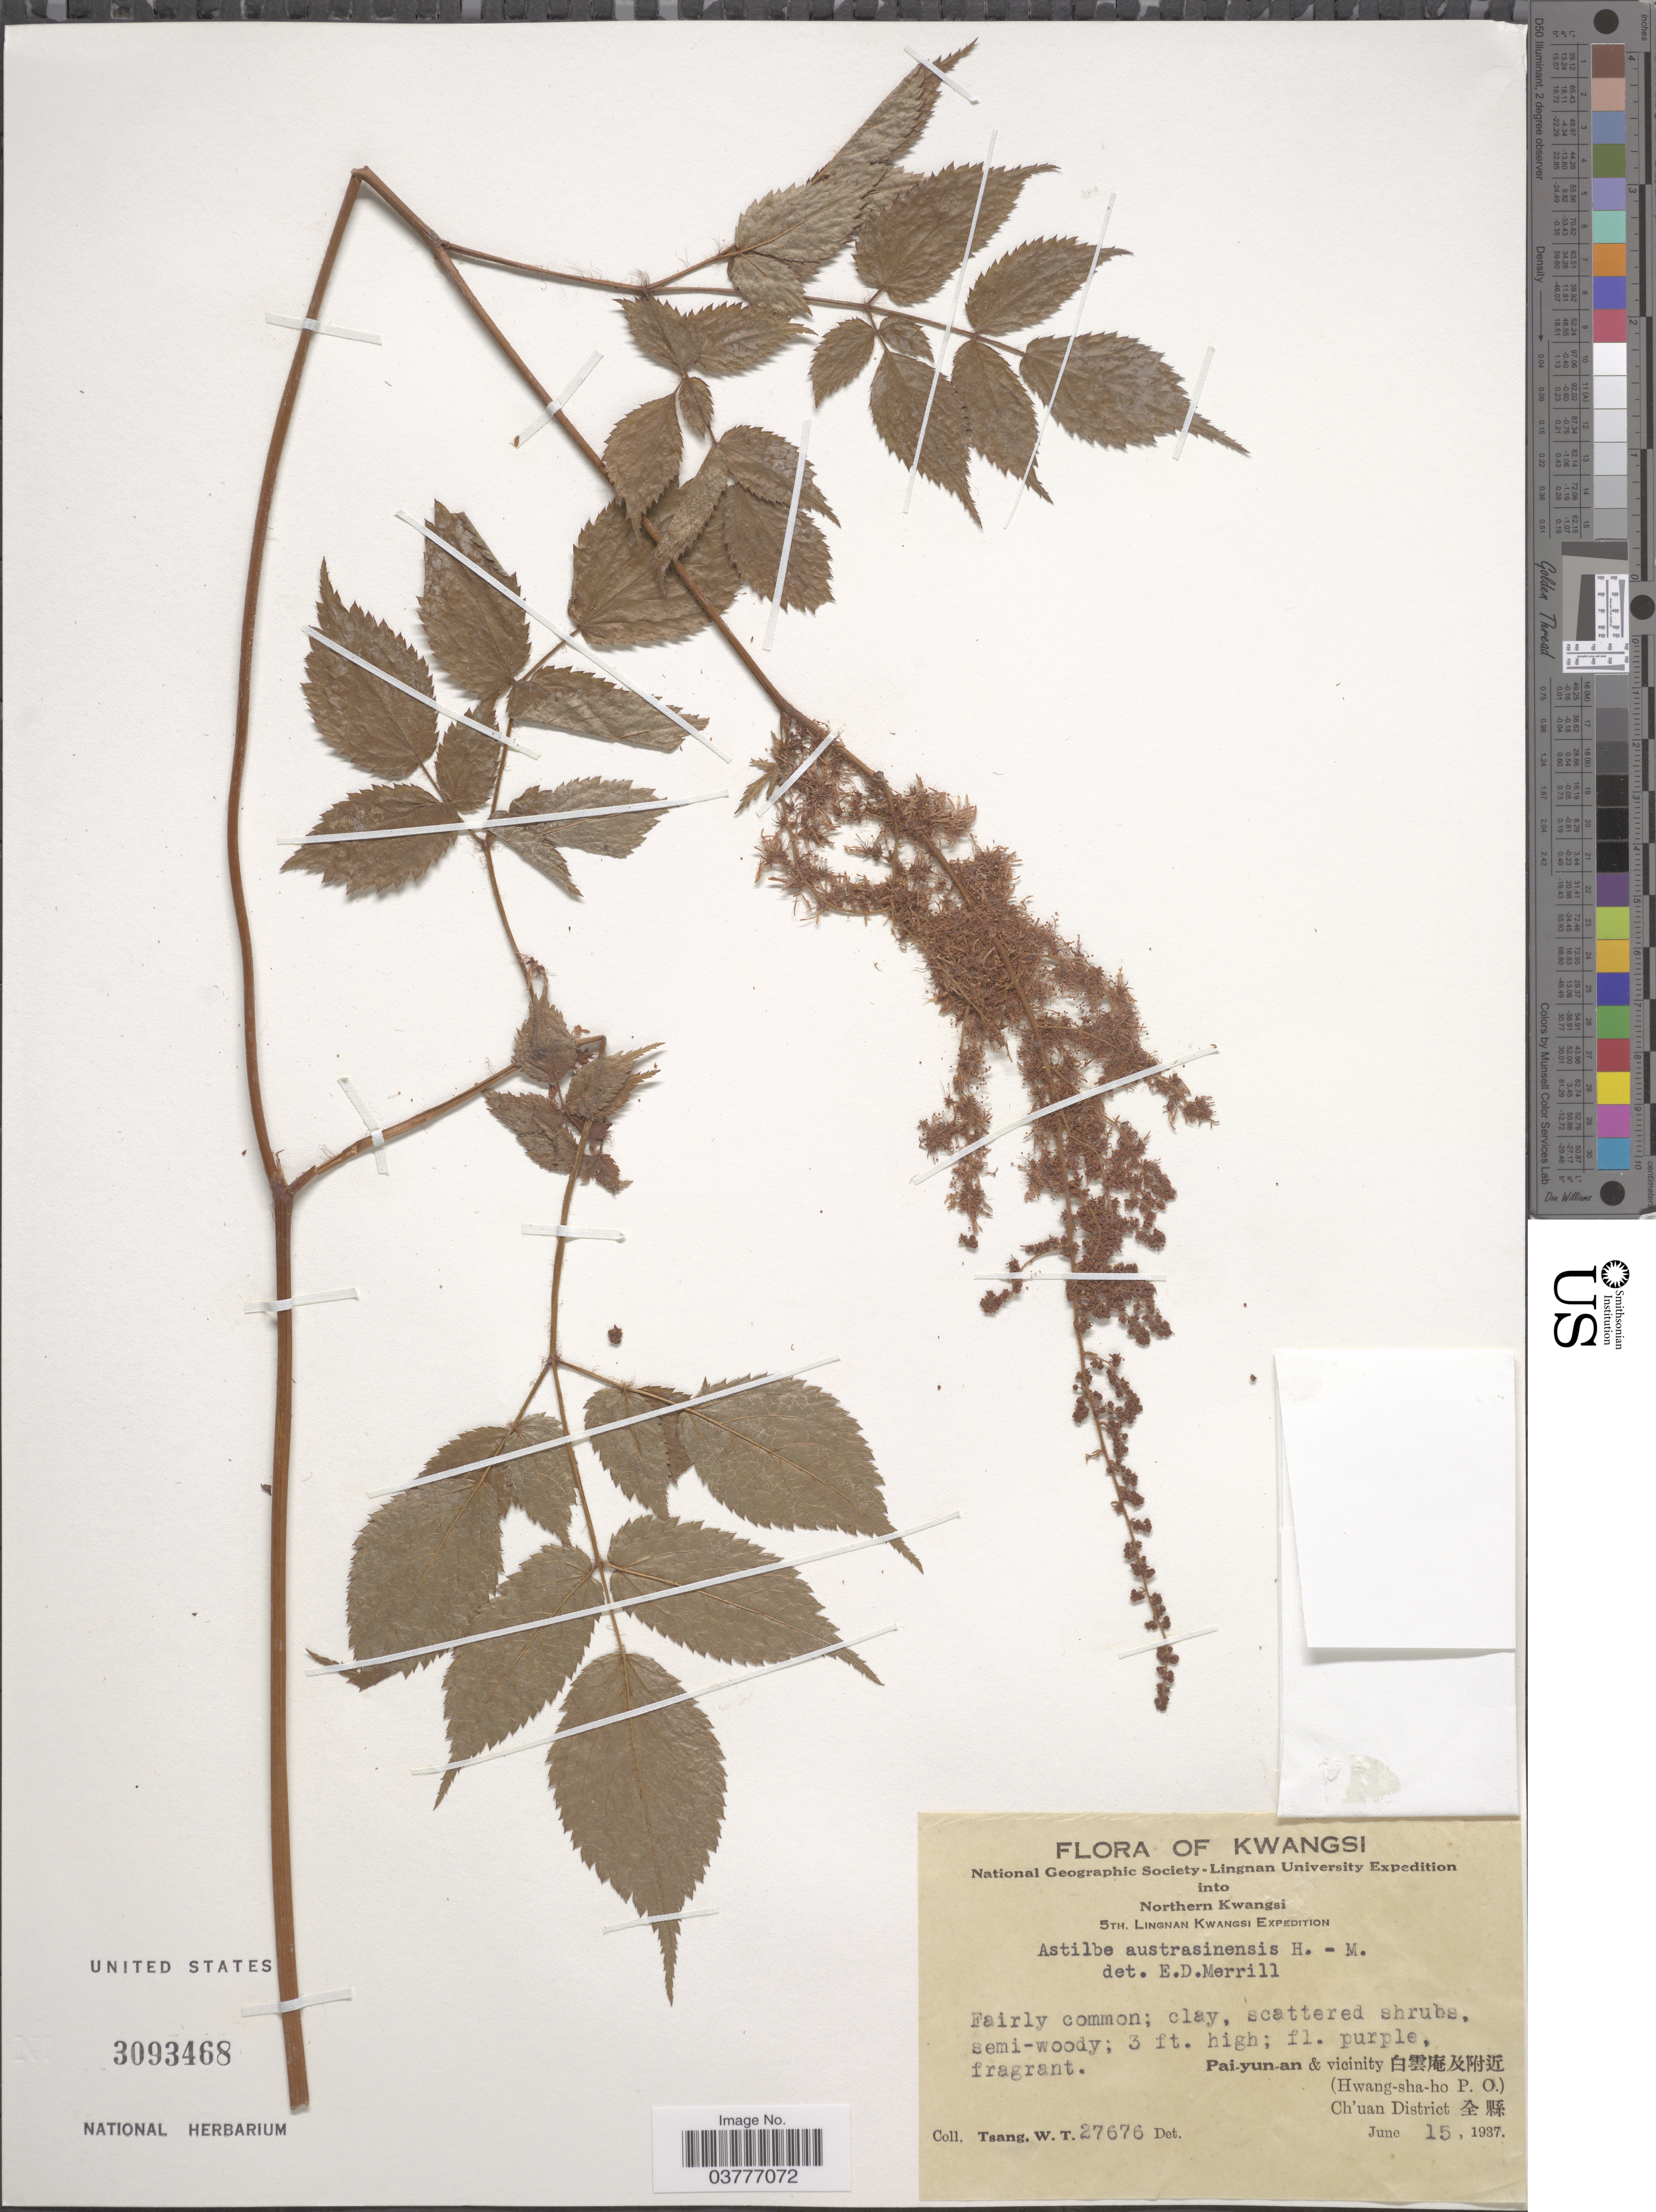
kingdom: Plantae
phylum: Tracheophyta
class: Magnoliopsida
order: Saxifragales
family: Saxifragaceae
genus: Astilbe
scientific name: Astilbe austrosinensis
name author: Hand.-Mazz.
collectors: W. T. Tsang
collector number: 27676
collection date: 1937-06-15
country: China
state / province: Guangxi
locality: Kwangsi, Northern Kwangsi. Pai-yun-an & vicinity X (Hwang-sha-ho P. O.) Ch'uan District X.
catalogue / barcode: US 3093468